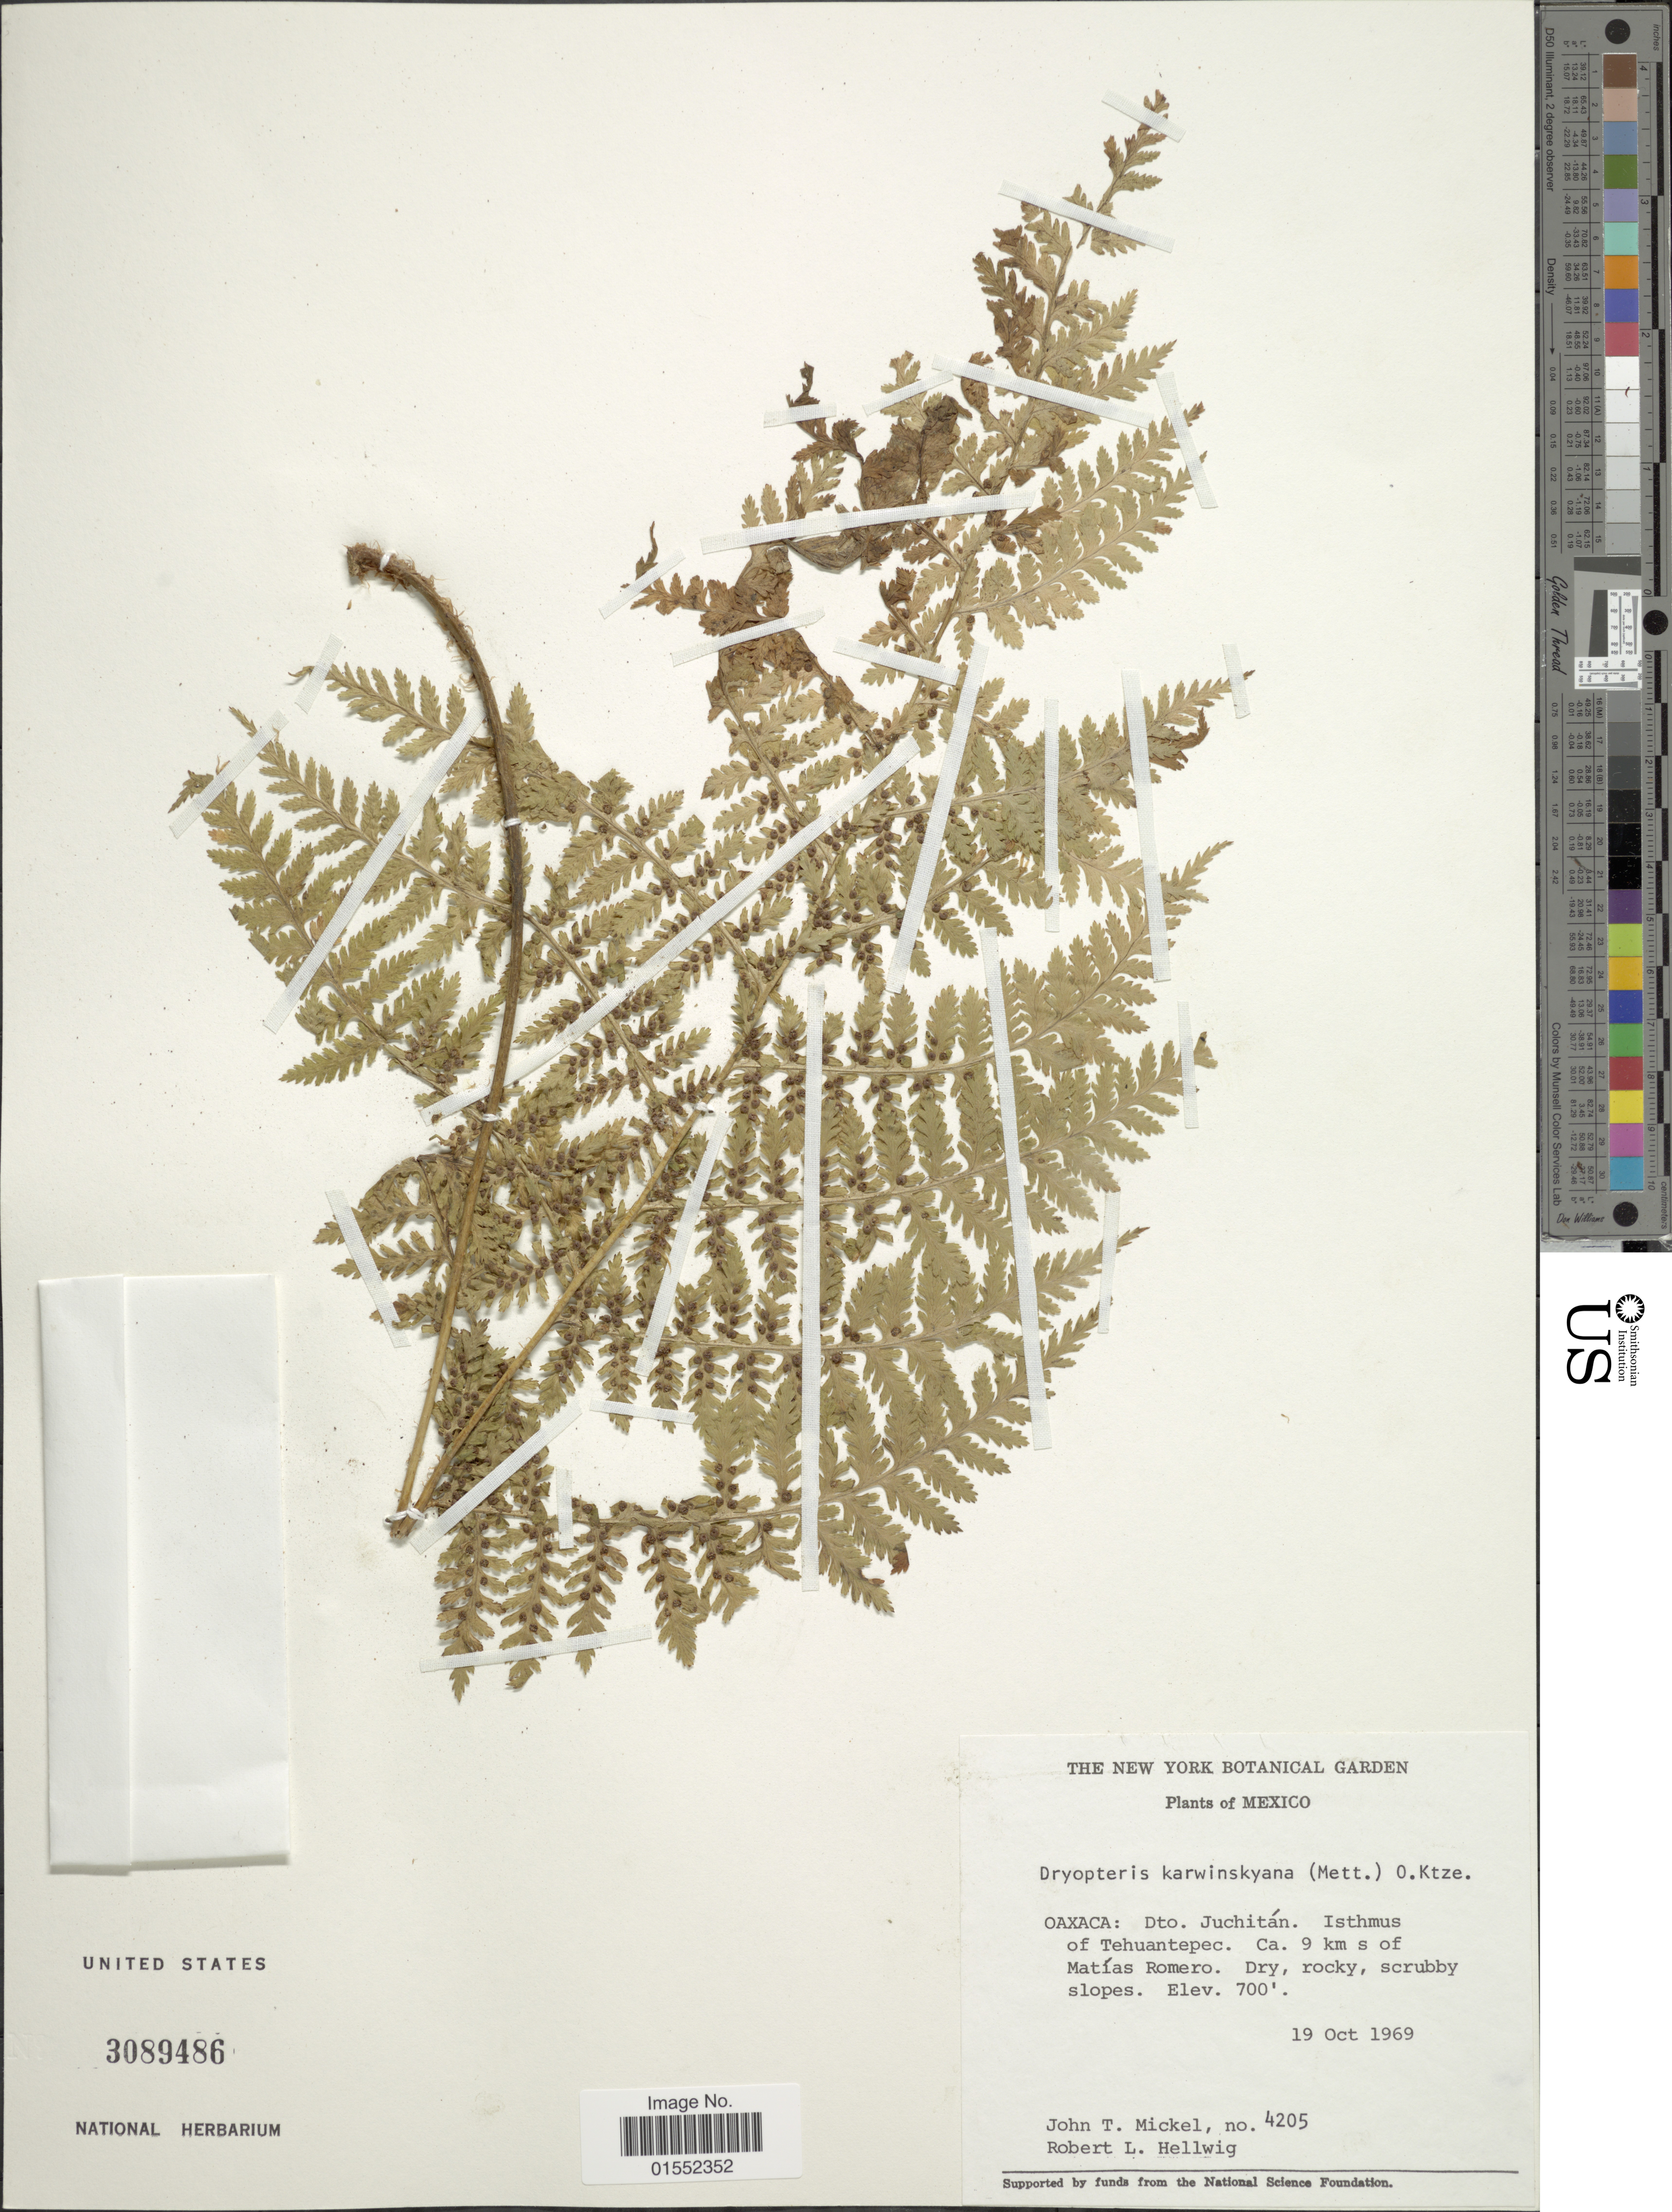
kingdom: Plantae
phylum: Tracheophyta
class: Polypodiopsida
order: Polypodiales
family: Dryopteridaceae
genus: Dryopteris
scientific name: Dryopteris karwinskyana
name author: (Mett.) Kuntze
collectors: J. T. Mickel & R. Hellwig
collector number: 4205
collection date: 1969-10-19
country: Mexico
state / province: Oaxaca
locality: Dto. Juchitán. Isthmus of Tehuantepec. Ca. 9 km s of Matías Romero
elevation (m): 213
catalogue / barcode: US 3089486